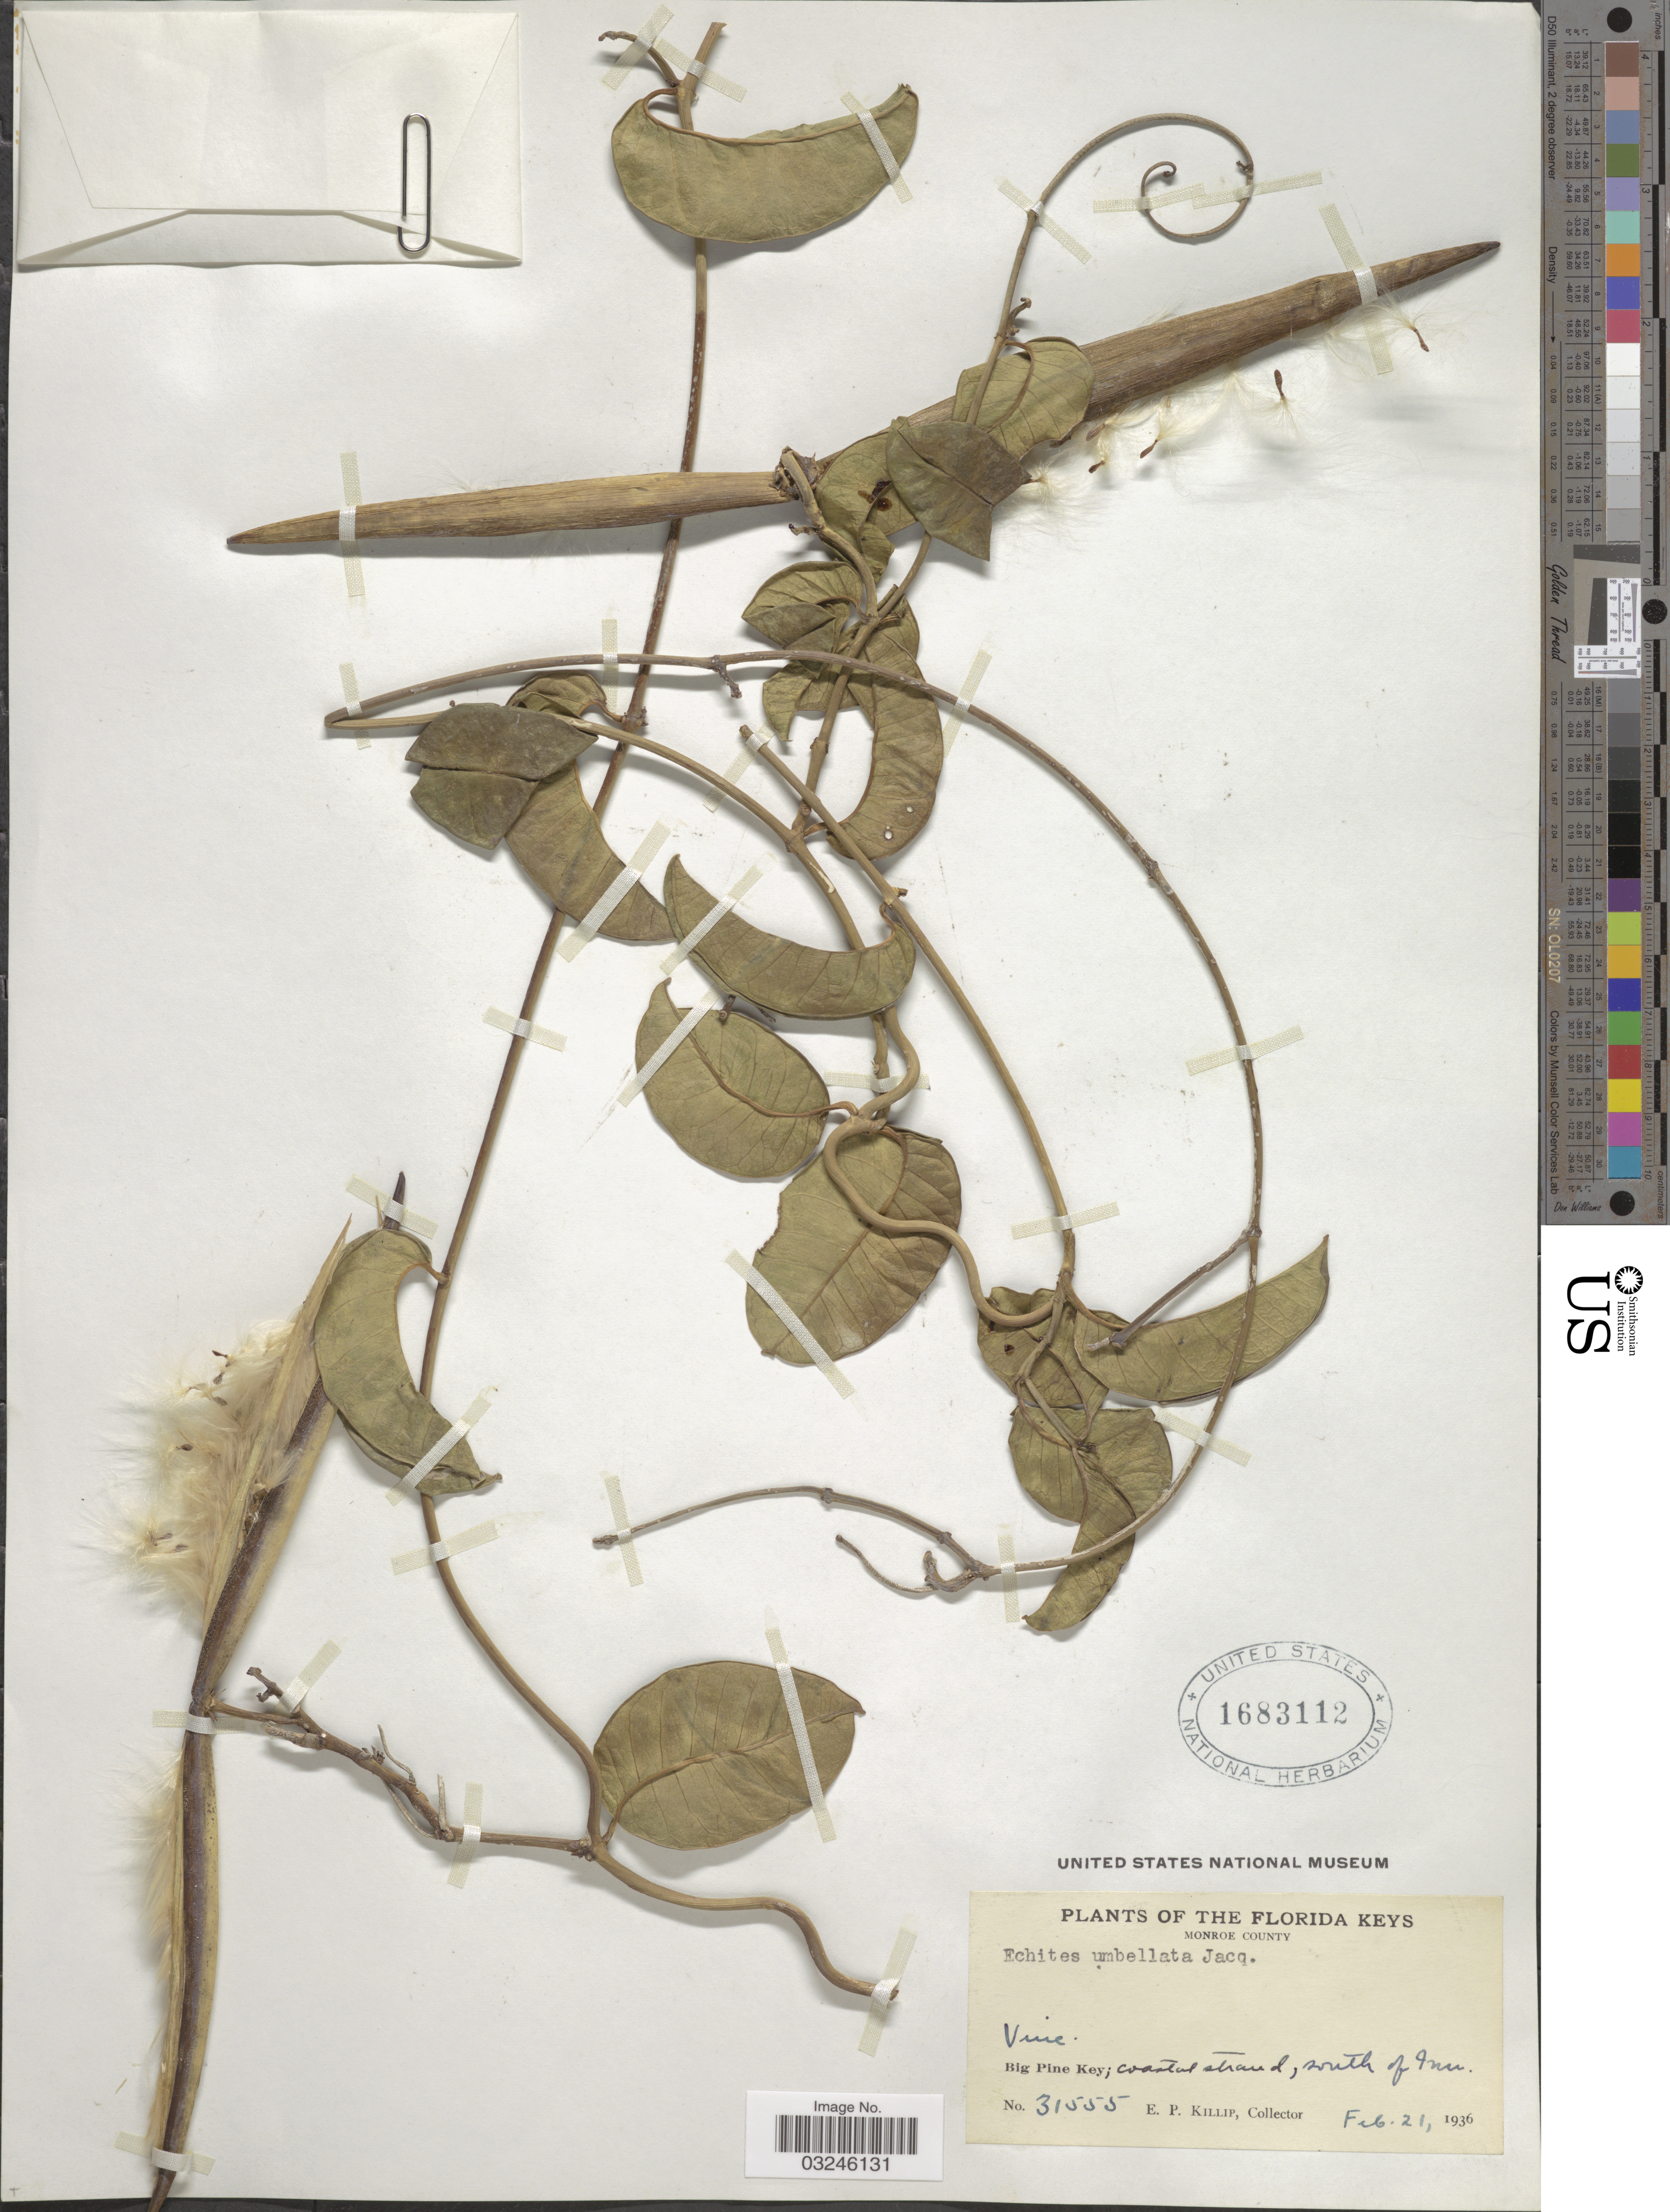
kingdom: Plantae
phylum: Tracheophyta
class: Magnoliopsida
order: Gentianales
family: Apocynaceae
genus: Echites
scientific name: Echites umbellatus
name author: Jacq.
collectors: E. P. Killip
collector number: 31555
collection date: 1936-02-21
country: United States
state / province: Florida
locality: Florida Keys. Monroe County. Big Pine Key; coastal strand, south of Inn.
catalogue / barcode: US 1683112